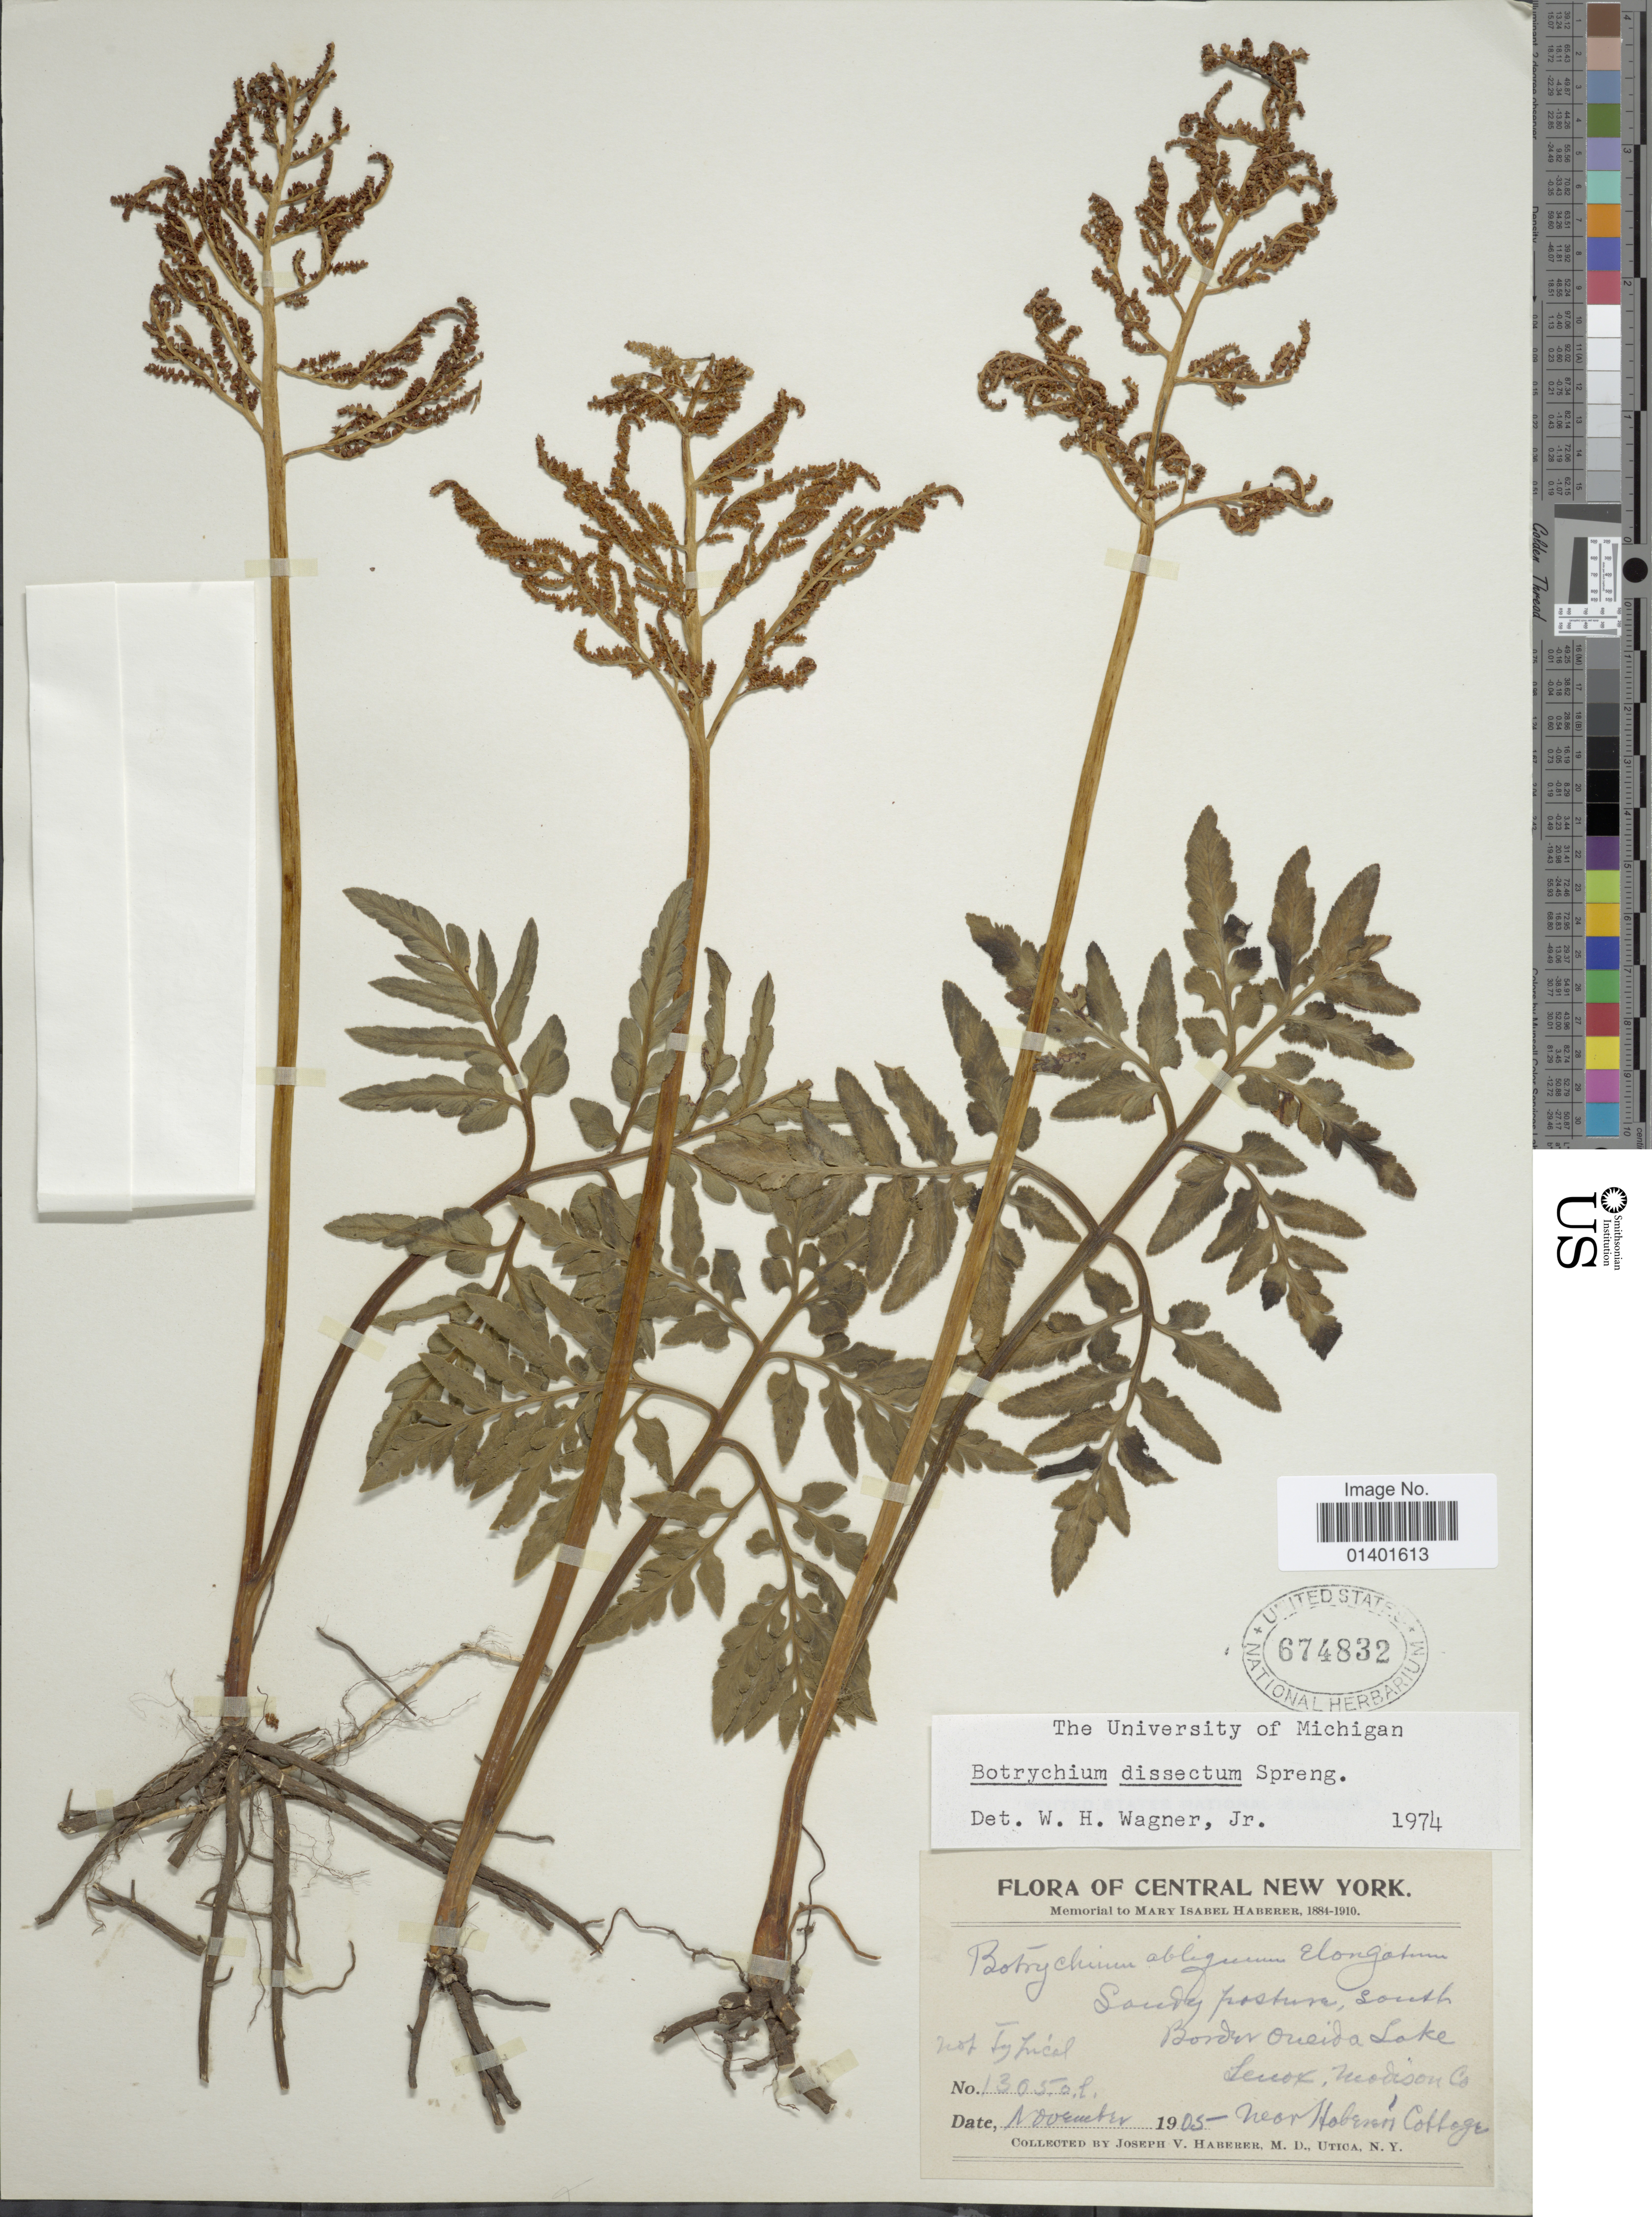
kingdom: Plantae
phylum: Tracheophyta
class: Polypodiopsida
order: Ophioglossales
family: Ophioglossaceae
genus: Botrychium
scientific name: Botrychium dissectum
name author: Spreng.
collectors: J. V. Haberer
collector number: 1305ol *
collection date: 1905-11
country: United States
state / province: New York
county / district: Oneida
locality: Border Oneida Lake, Lenox, Madison Co, near Haber cottage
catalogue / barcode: US 674832